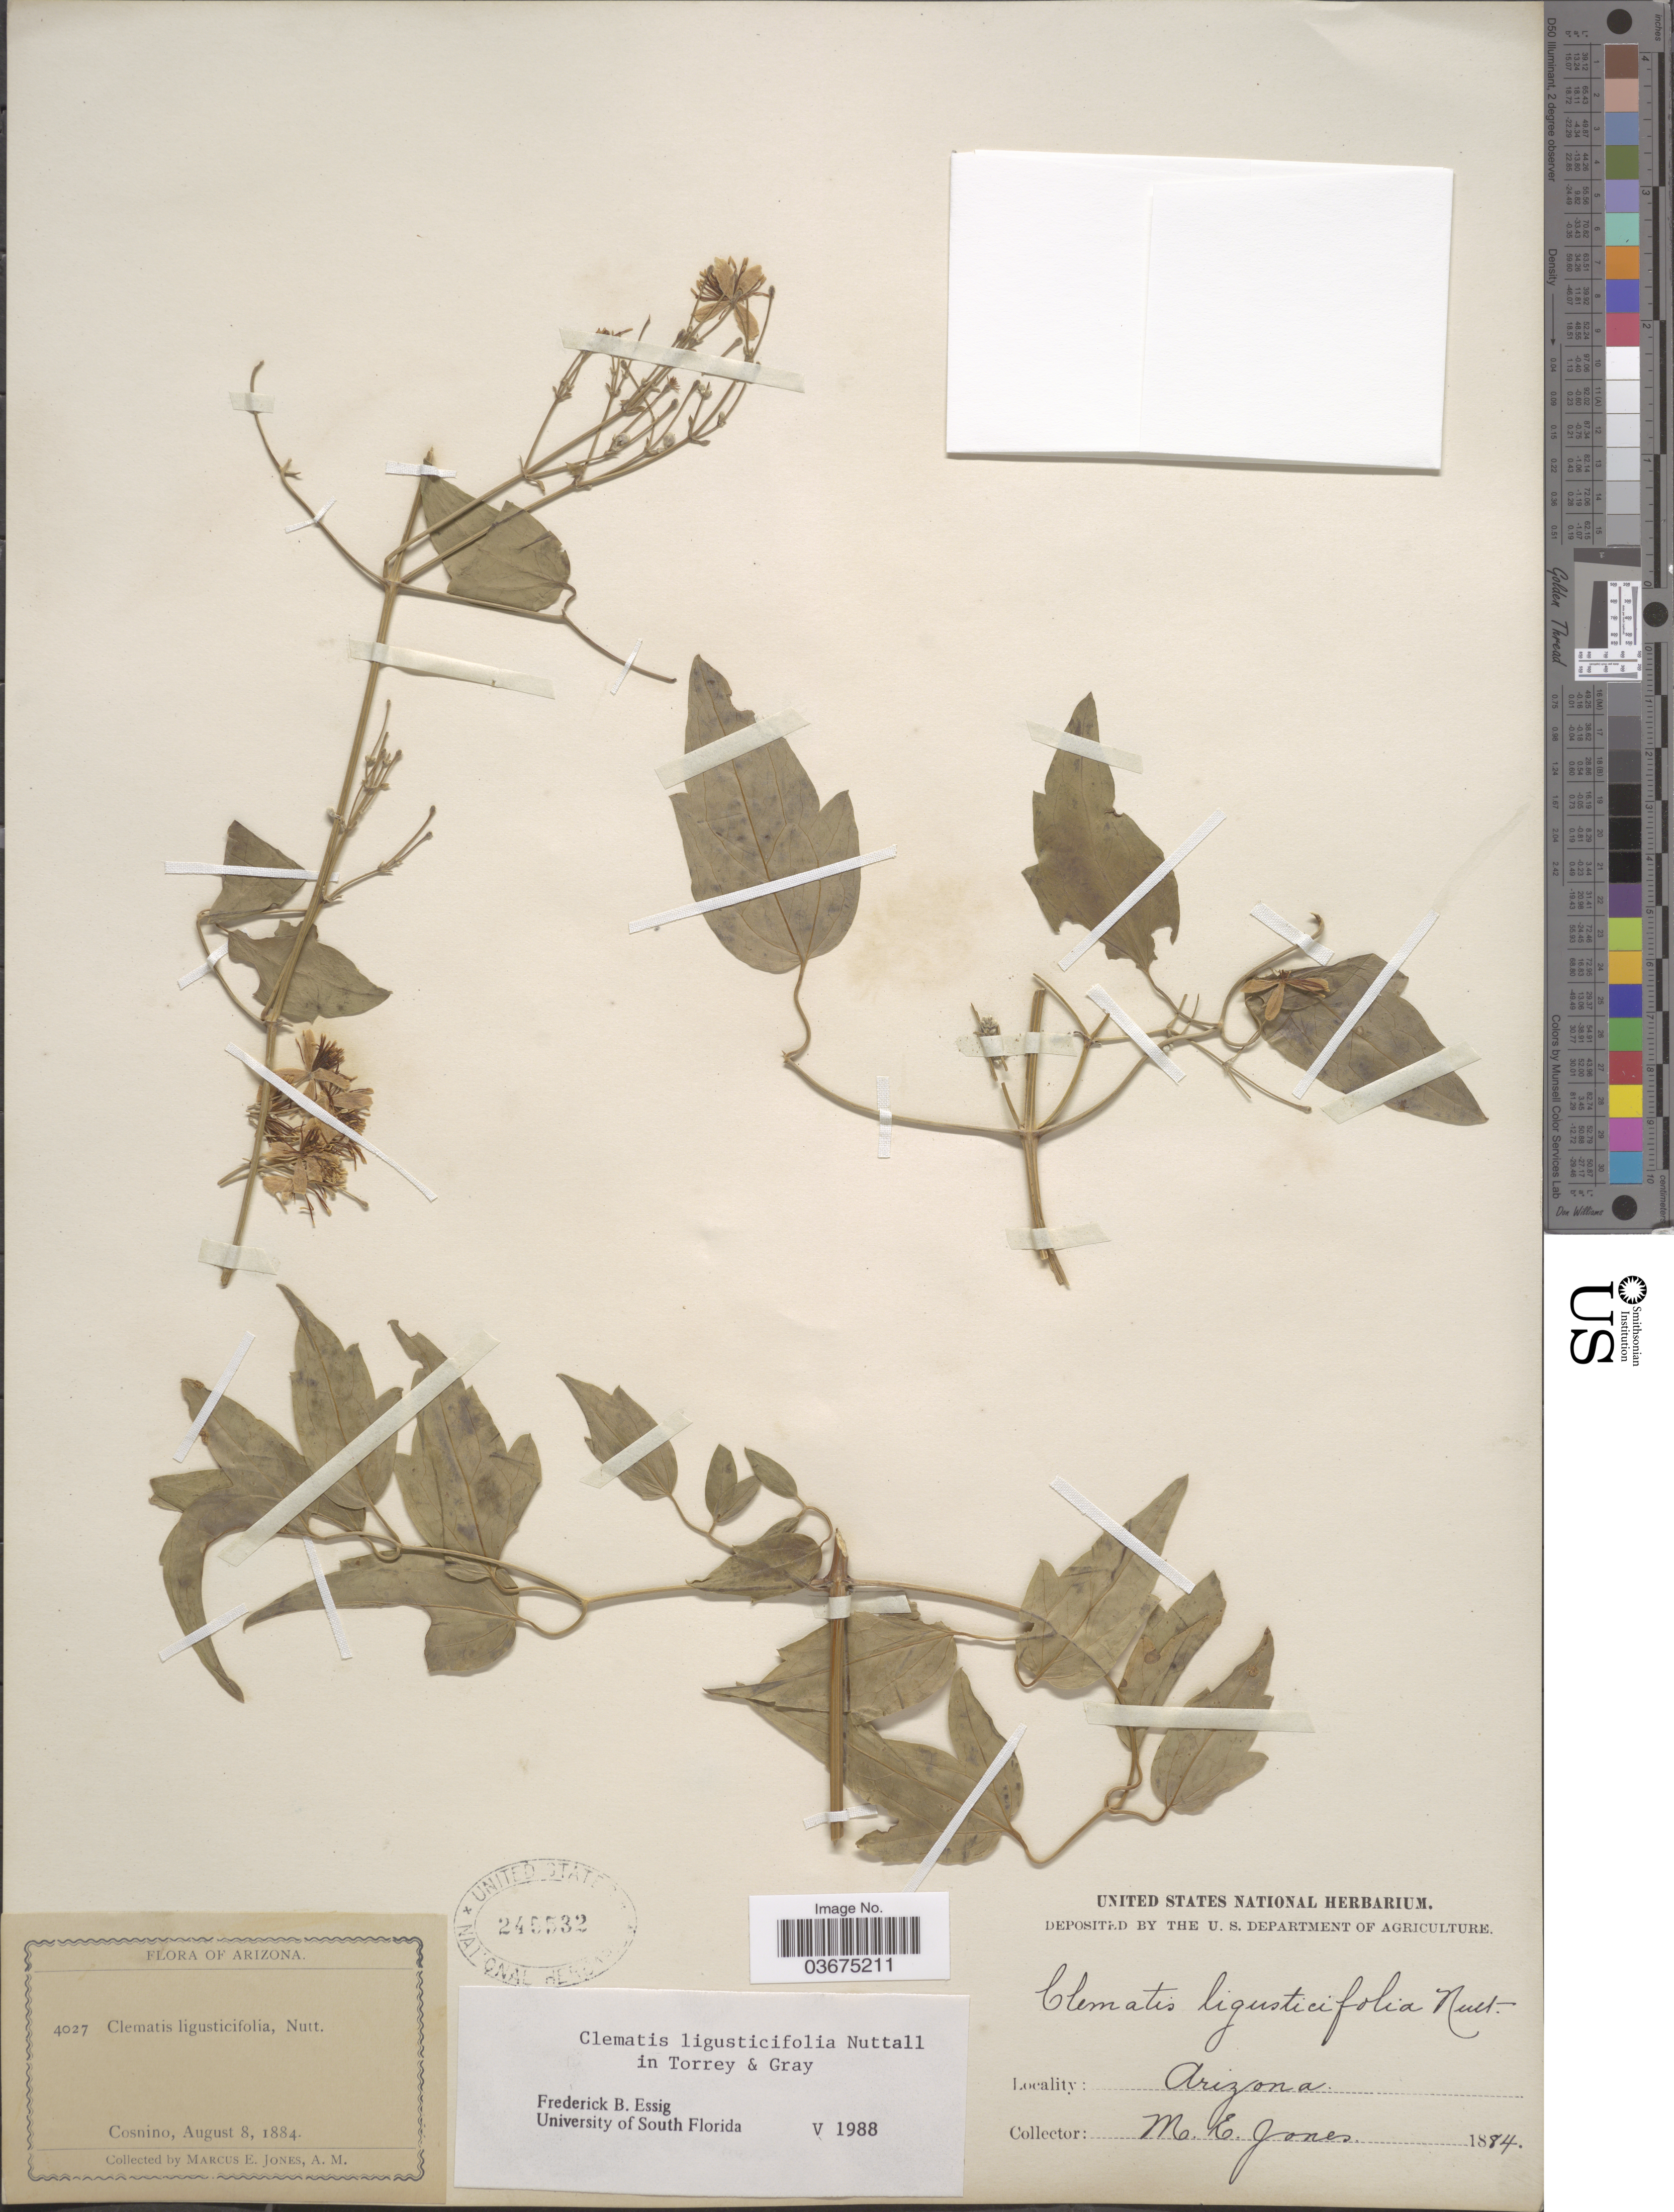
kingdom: Plantae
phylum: Tracheophyta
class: Magnoliopsida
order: Ranunculales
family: Ranunculaceae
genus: Clematis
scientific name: Clematis ligusticifolia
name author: Nutt.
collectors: M. E. Jones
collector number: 4027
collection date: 1884-08-08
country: United States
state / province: Arizona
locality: Cosnino.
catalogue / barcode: US 245532